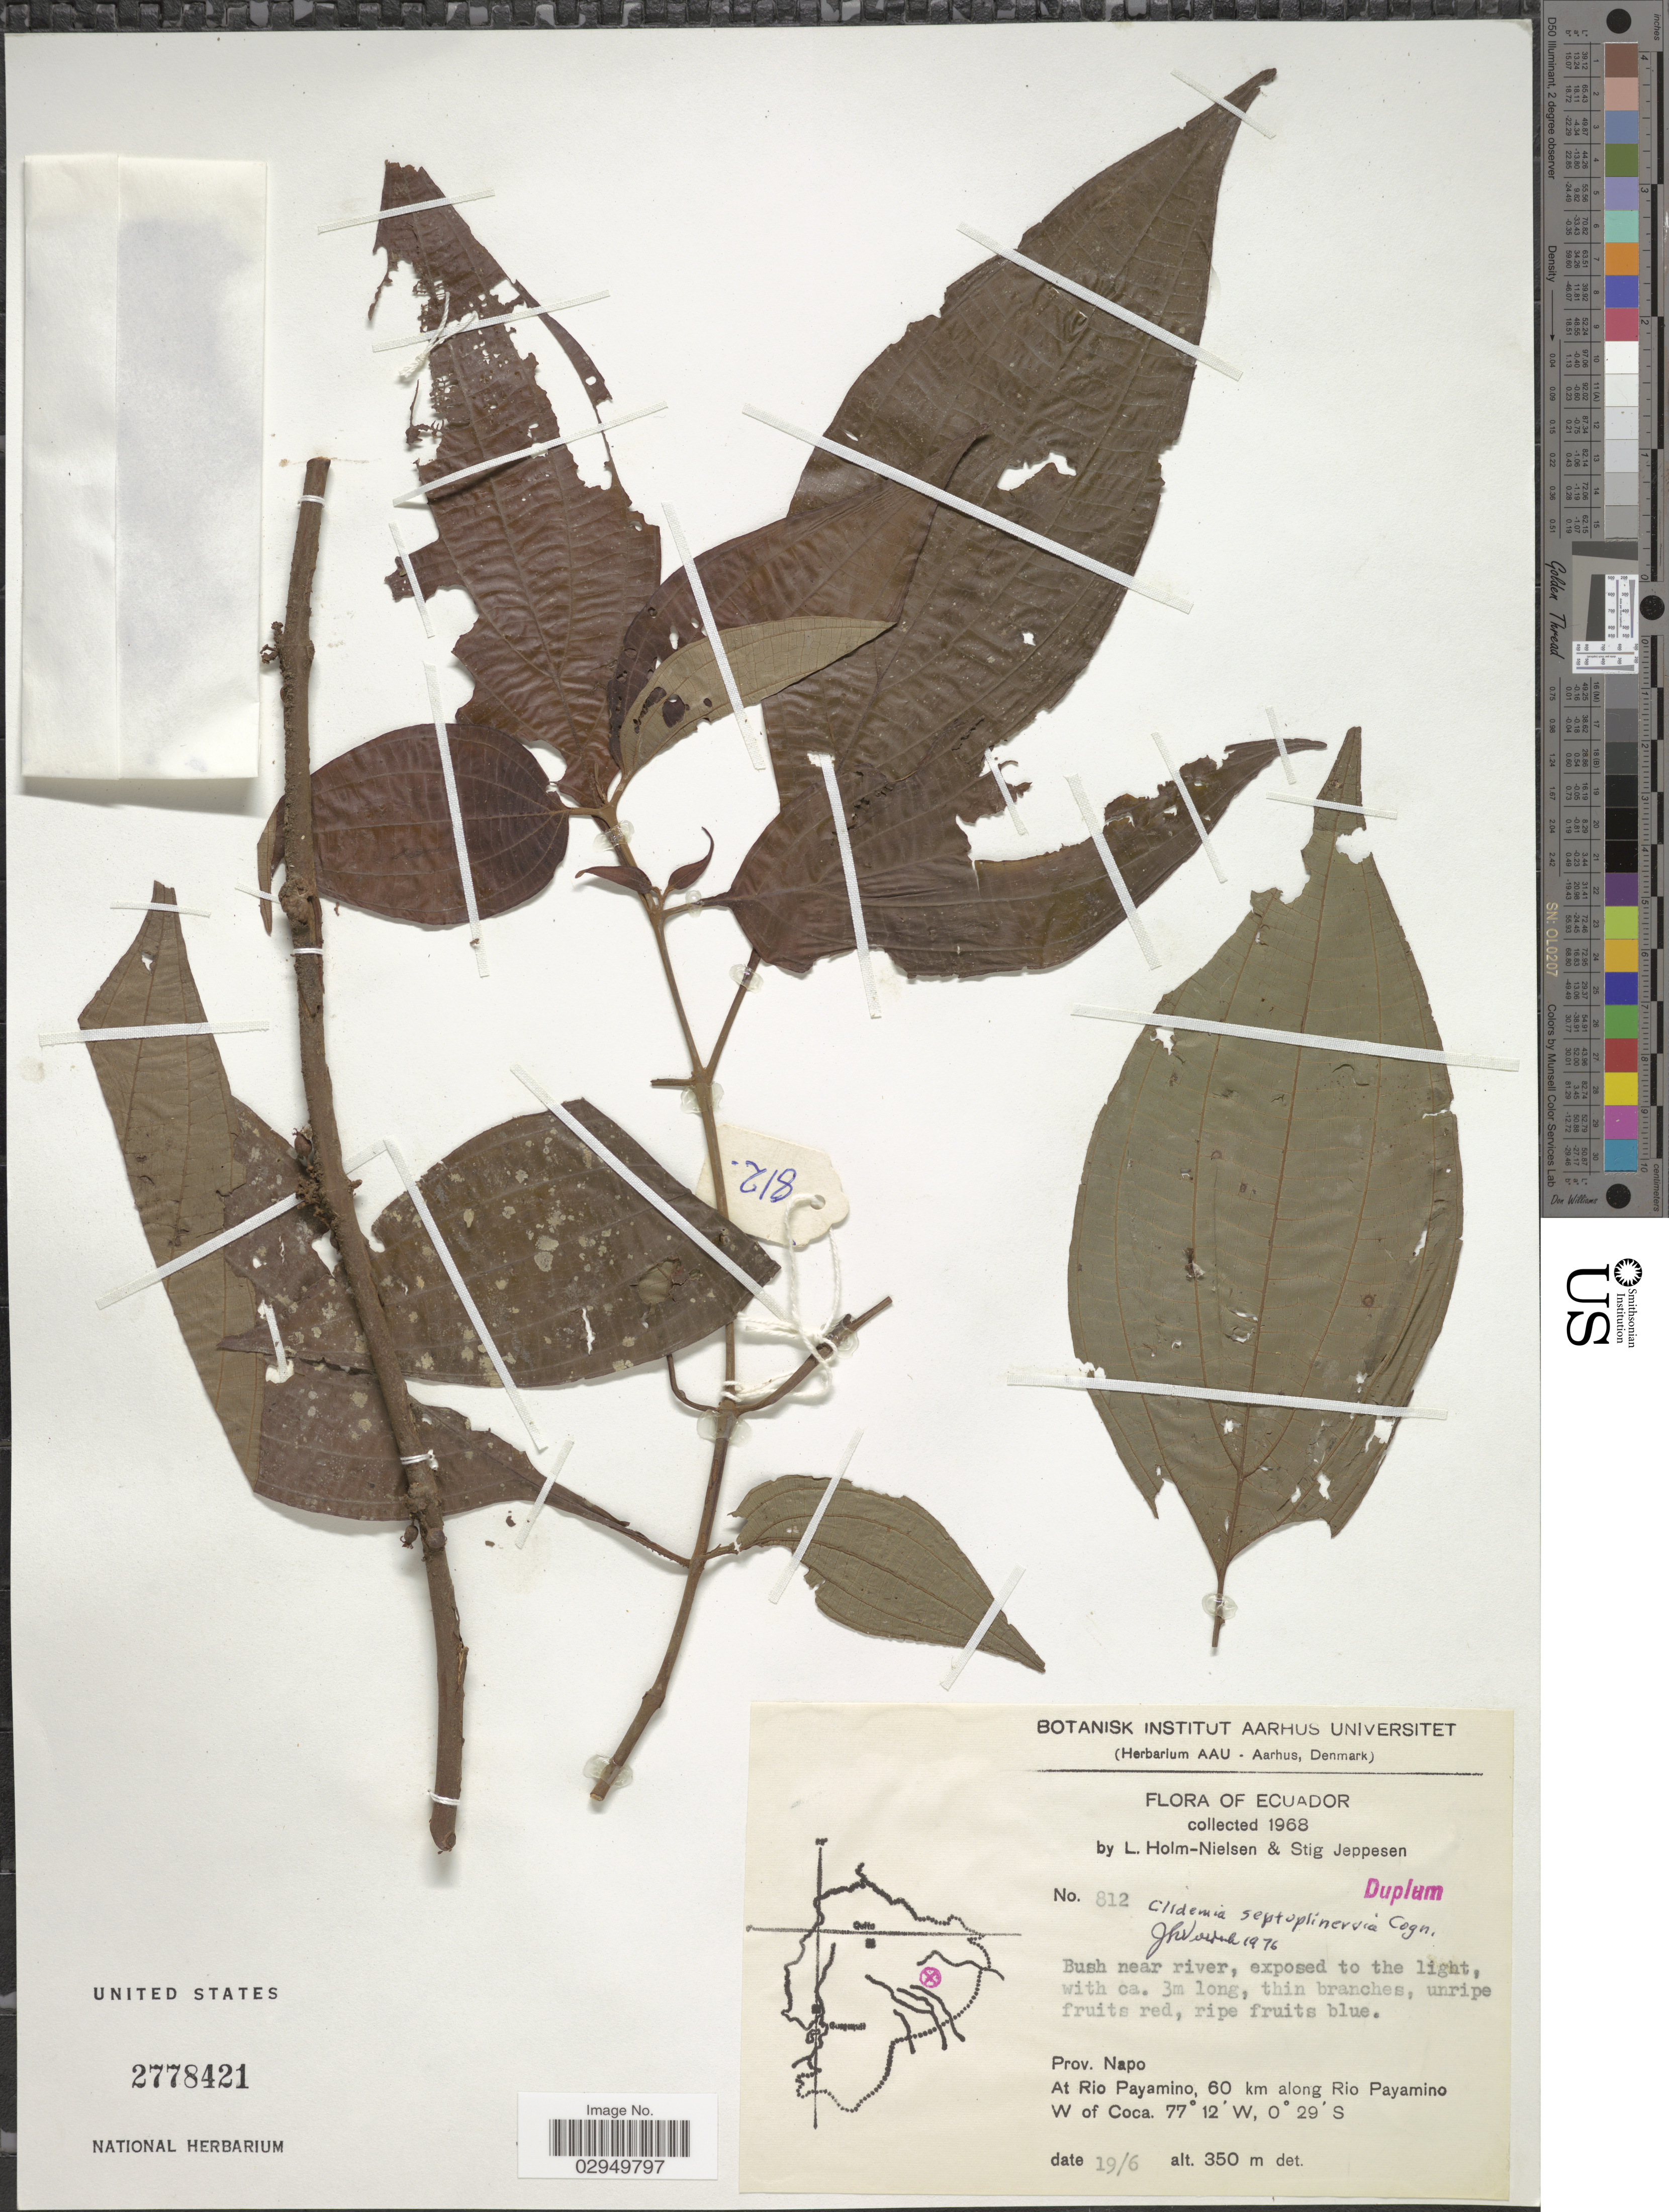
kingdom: Plantae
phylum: Tracheophyta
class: Magnoliopsida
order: Myrtales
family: Melastomataceae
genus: Clidemia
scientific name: Clidemia septuplinervia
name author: Cogn.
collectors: L. Holm-Nielsen & S. Jeppesen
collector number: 812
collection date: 1968-06-19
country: Ecuador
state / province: Napo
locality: At Rio Payamino, 60 km along Rio Payamino W of Coca.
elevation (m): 350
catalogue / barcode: US 2778421